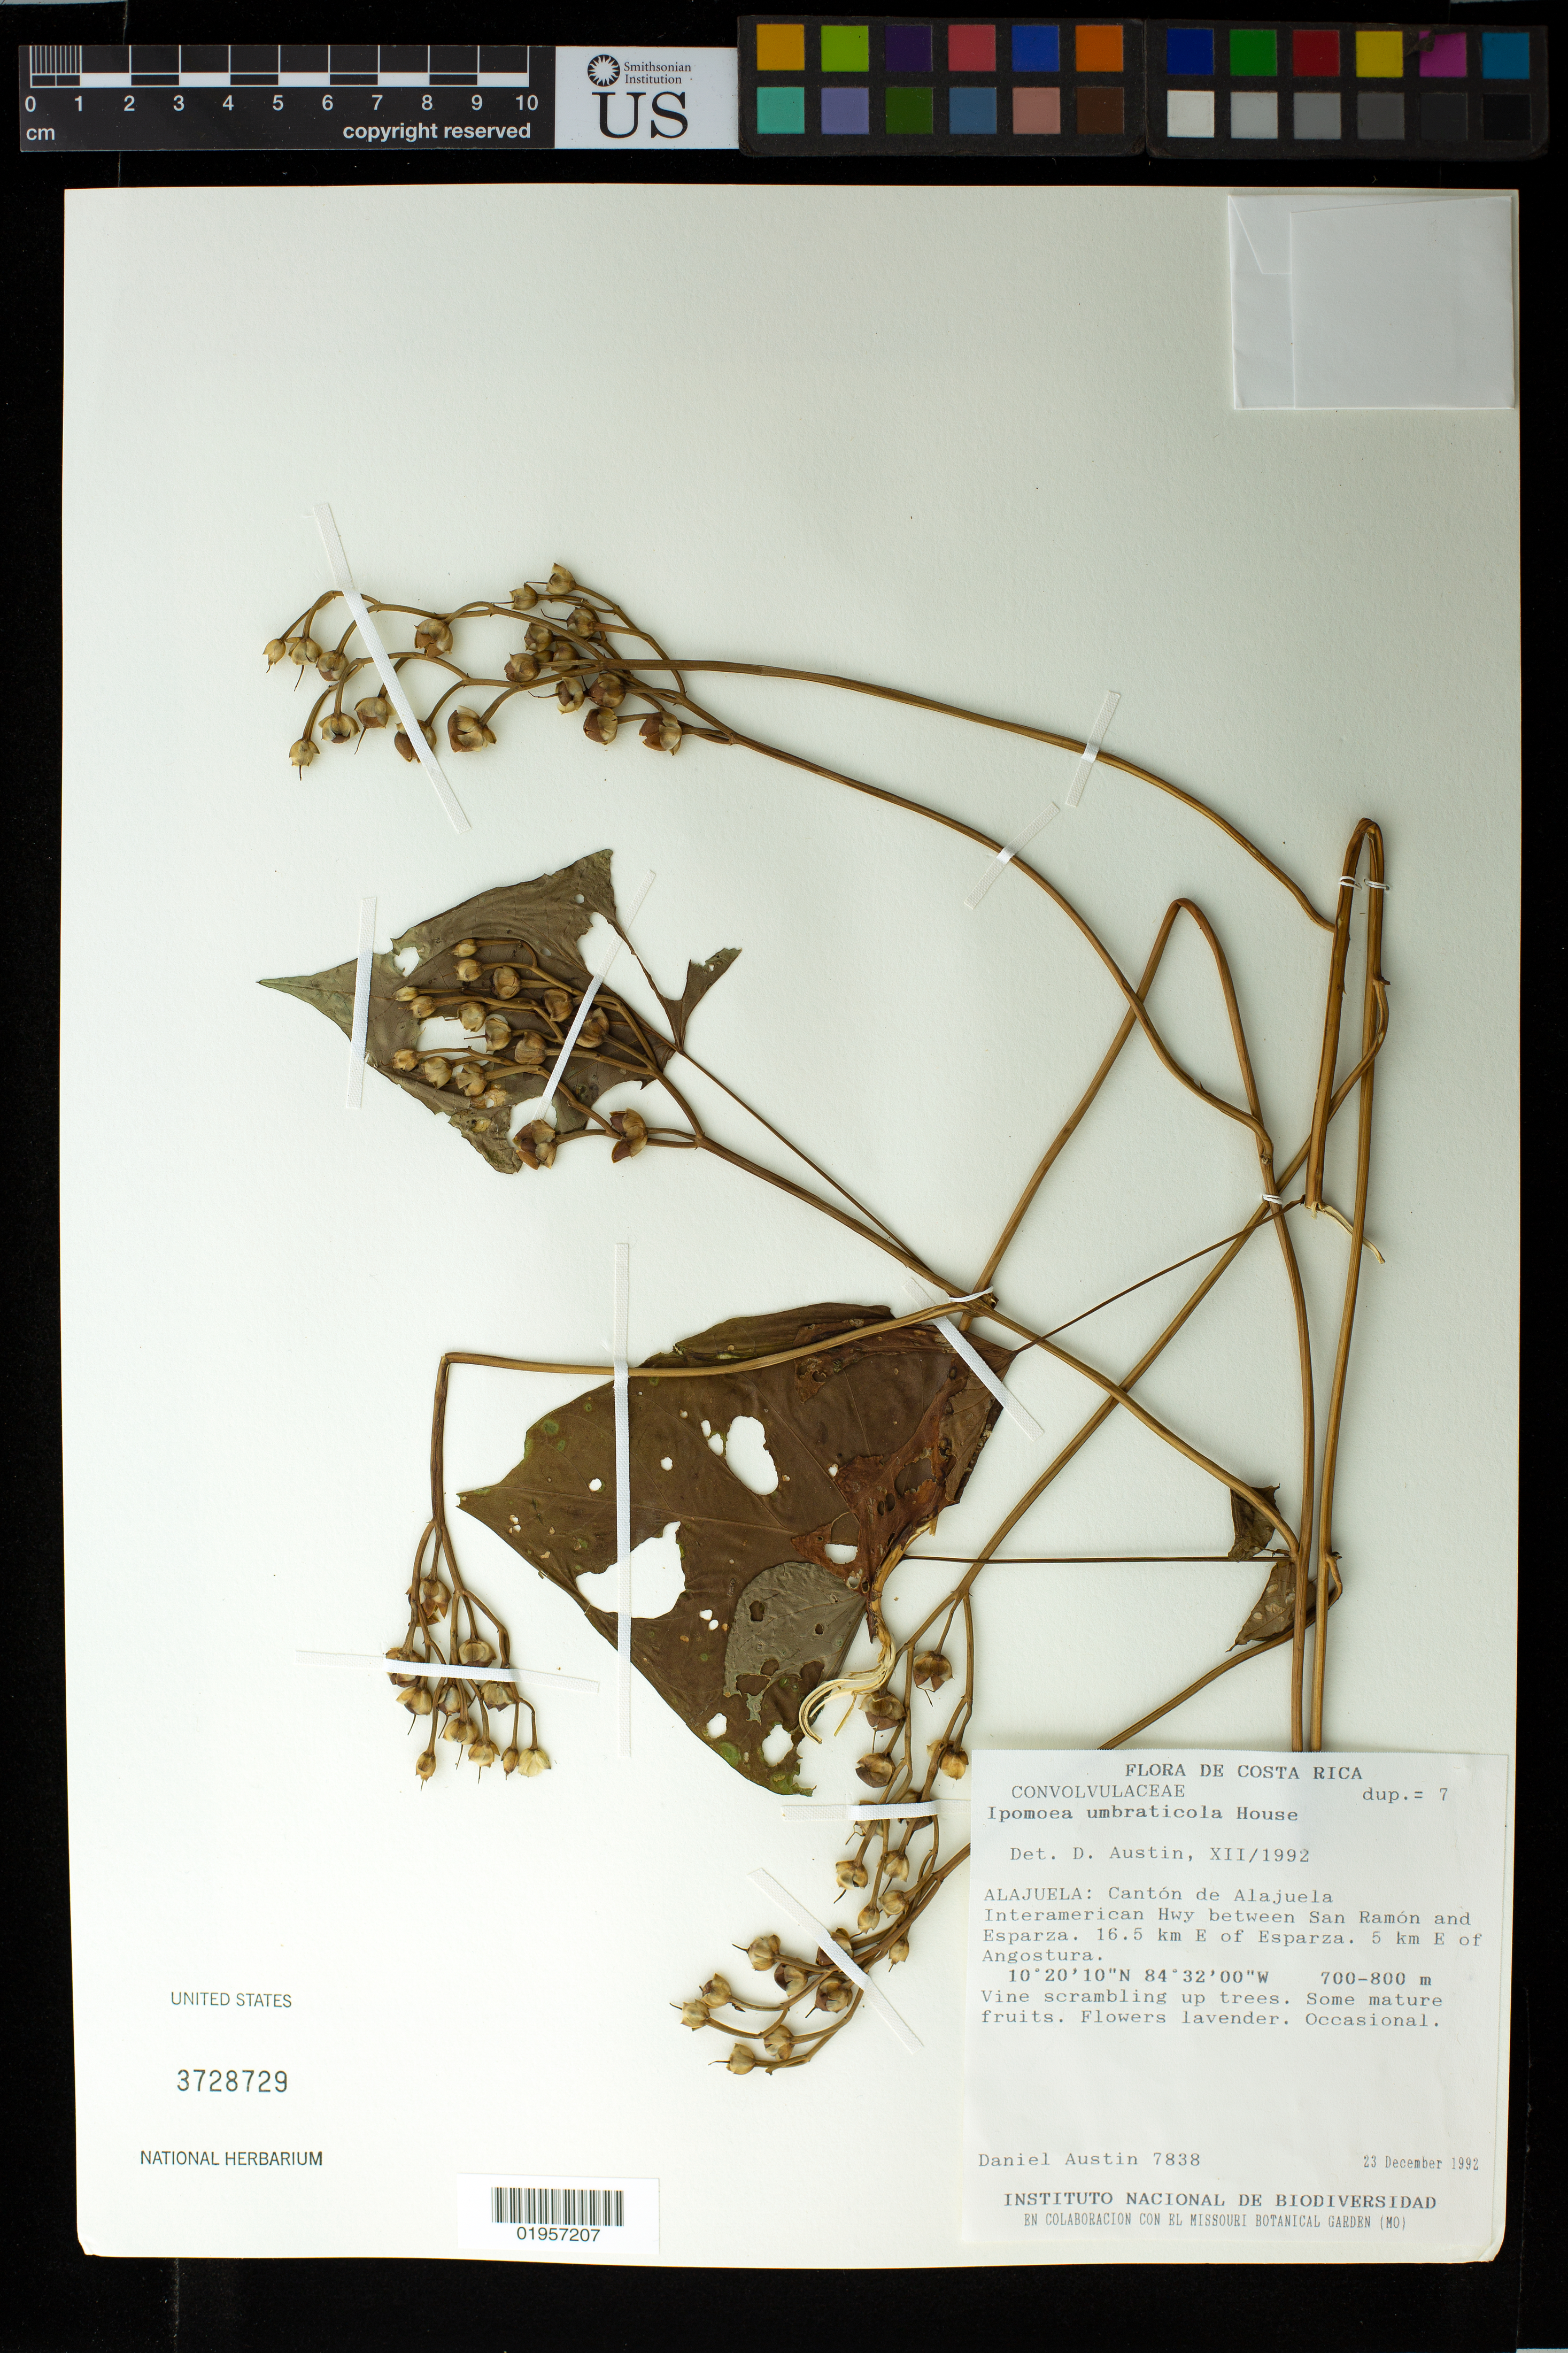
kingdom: Plantae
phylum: Tracheophyta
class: Magnoliopsida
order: Solanales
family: Convolvulaceae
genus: Ipomoea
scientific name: Ipomoea umbraticola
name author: House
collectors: D. Austin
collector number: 7838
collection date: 1992-12-23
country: Costa Rica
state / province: Alajuela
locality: Canton de Alajuela, Interamerican Hwy between San Ramon and Esparza, 16.5 km E of Esparza, 5 km E of Angostura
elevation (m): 700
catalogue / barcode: US 3728729